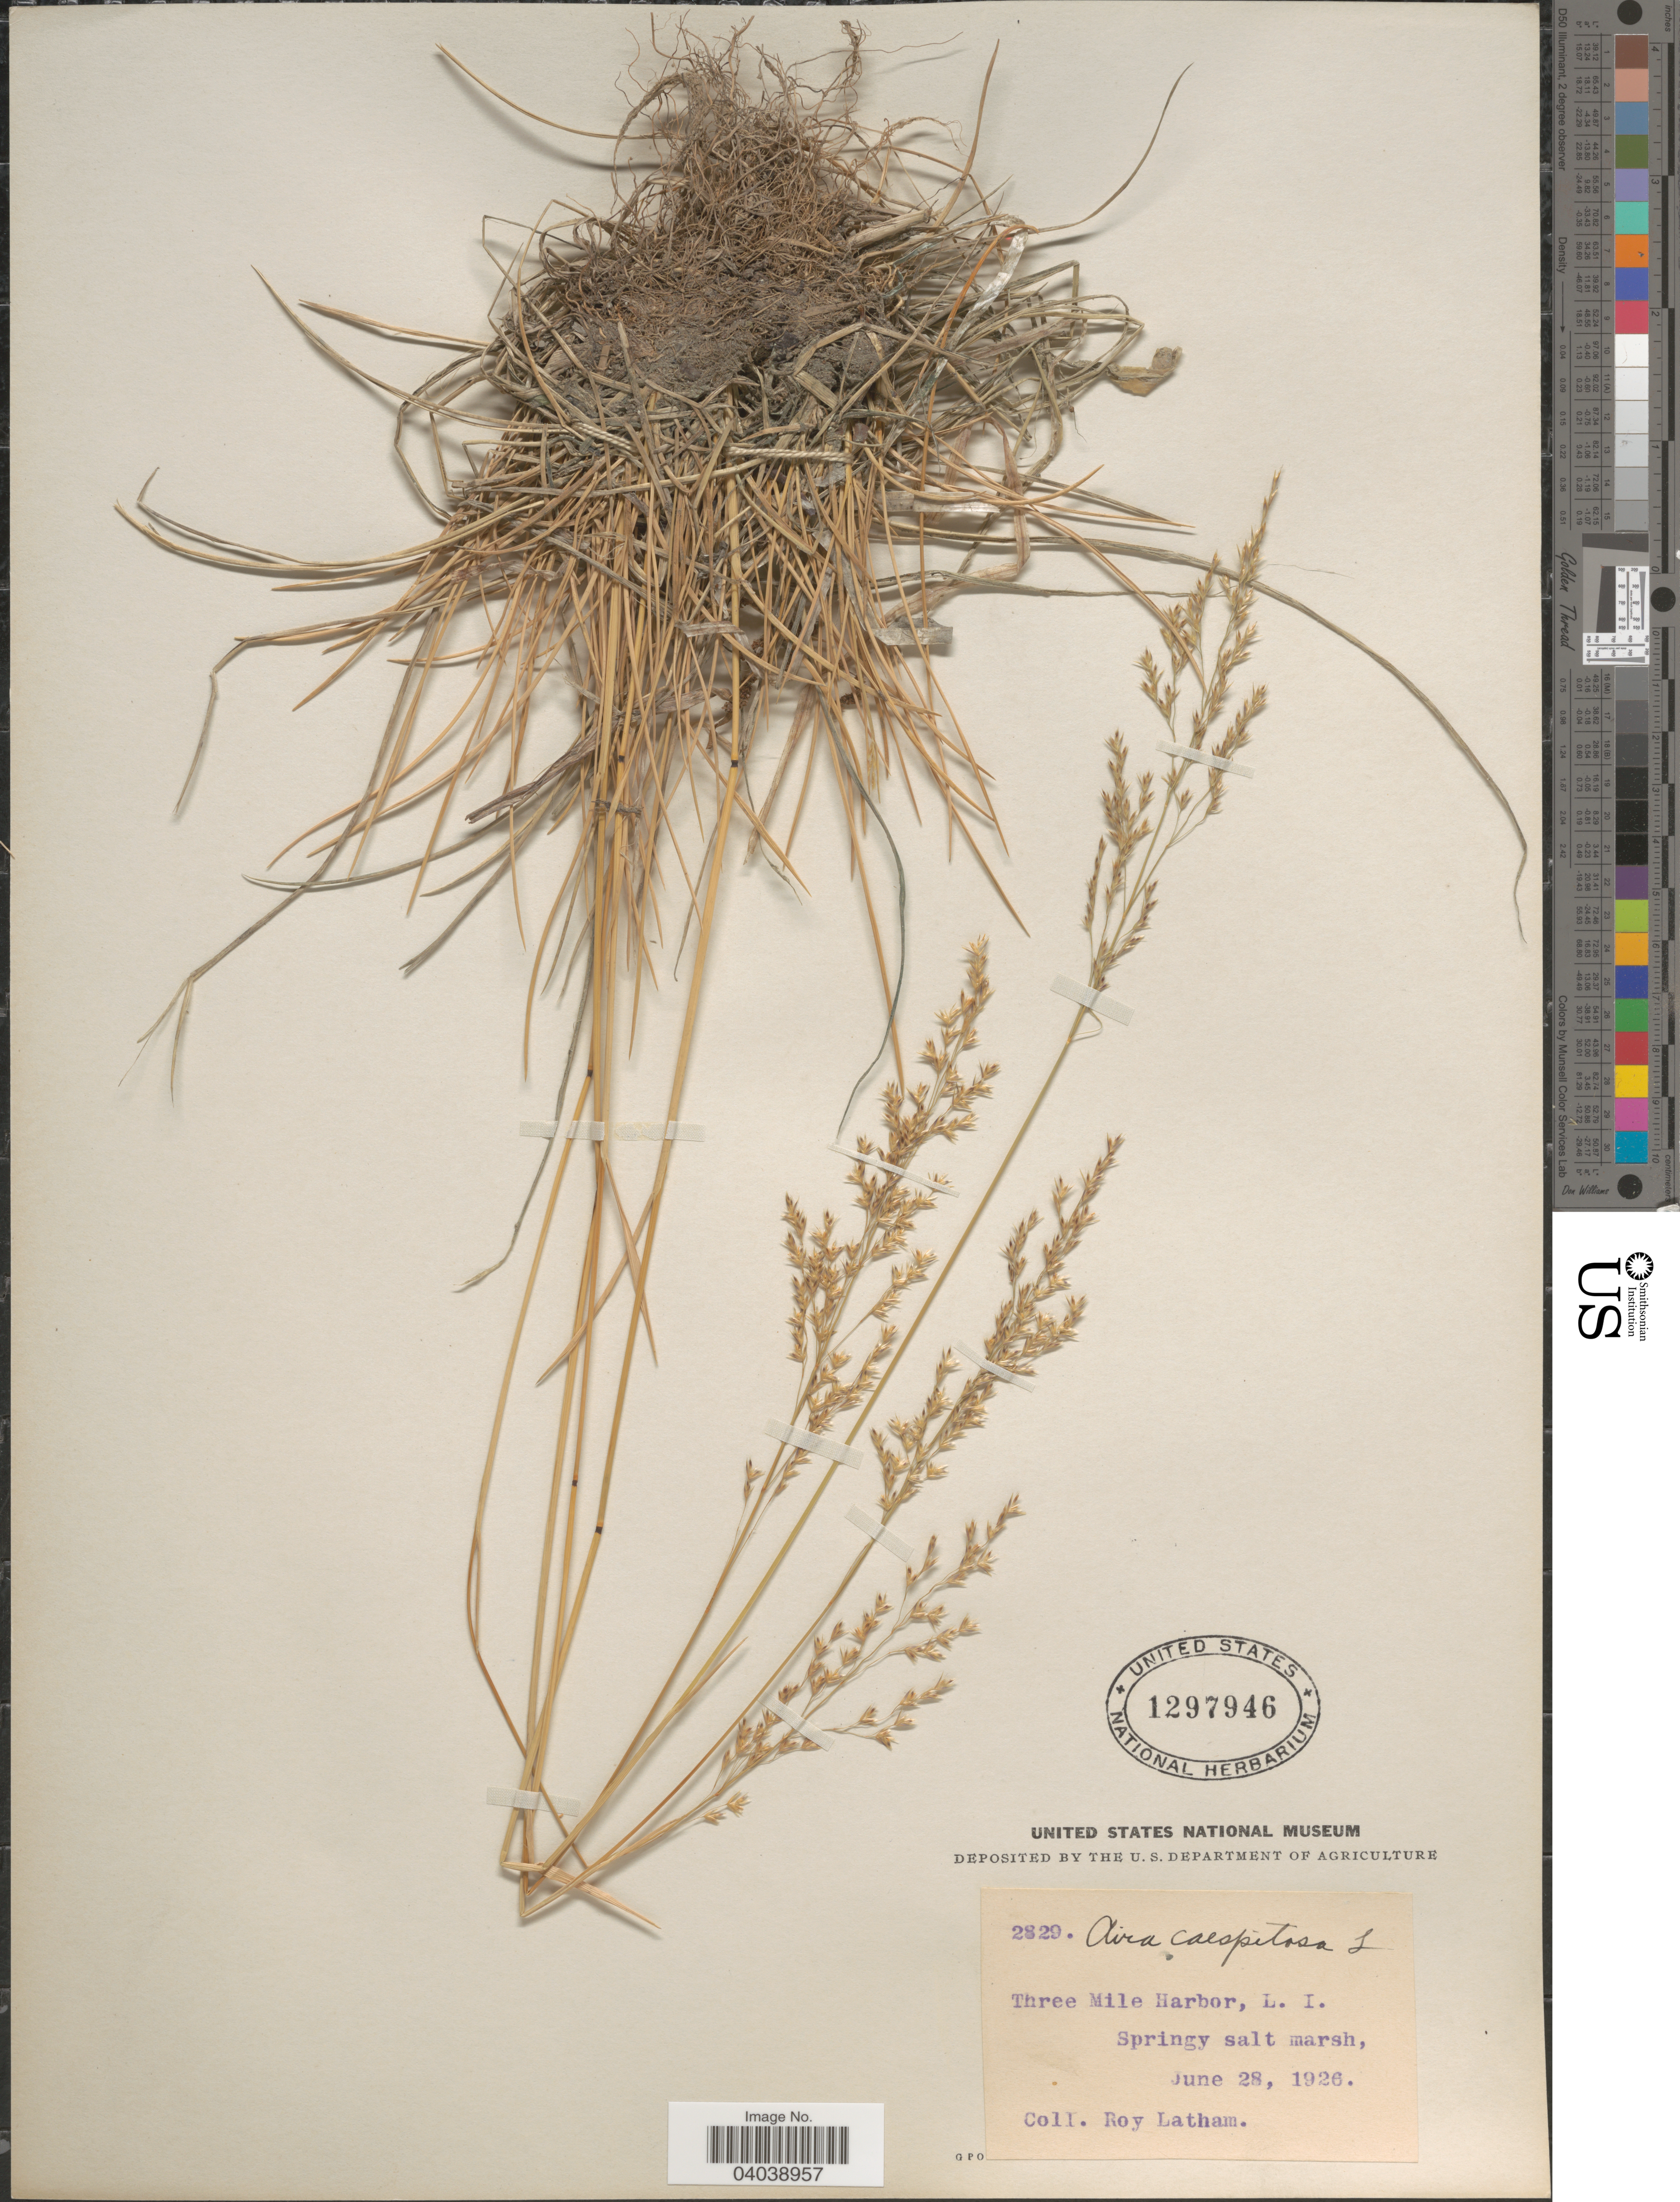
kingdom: Plantae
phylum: Tracheophyta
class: Liliopsida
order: Poales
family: Poaceae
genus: Deschampsia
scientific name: Deschampsia cespitosa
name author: (L.) P. Beauv.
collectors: R. Latham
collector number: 2829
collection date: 1926-06-28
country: United States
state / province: New York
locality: Three Mile Harbor. Springy salt marsh.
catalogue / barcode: US 1297946